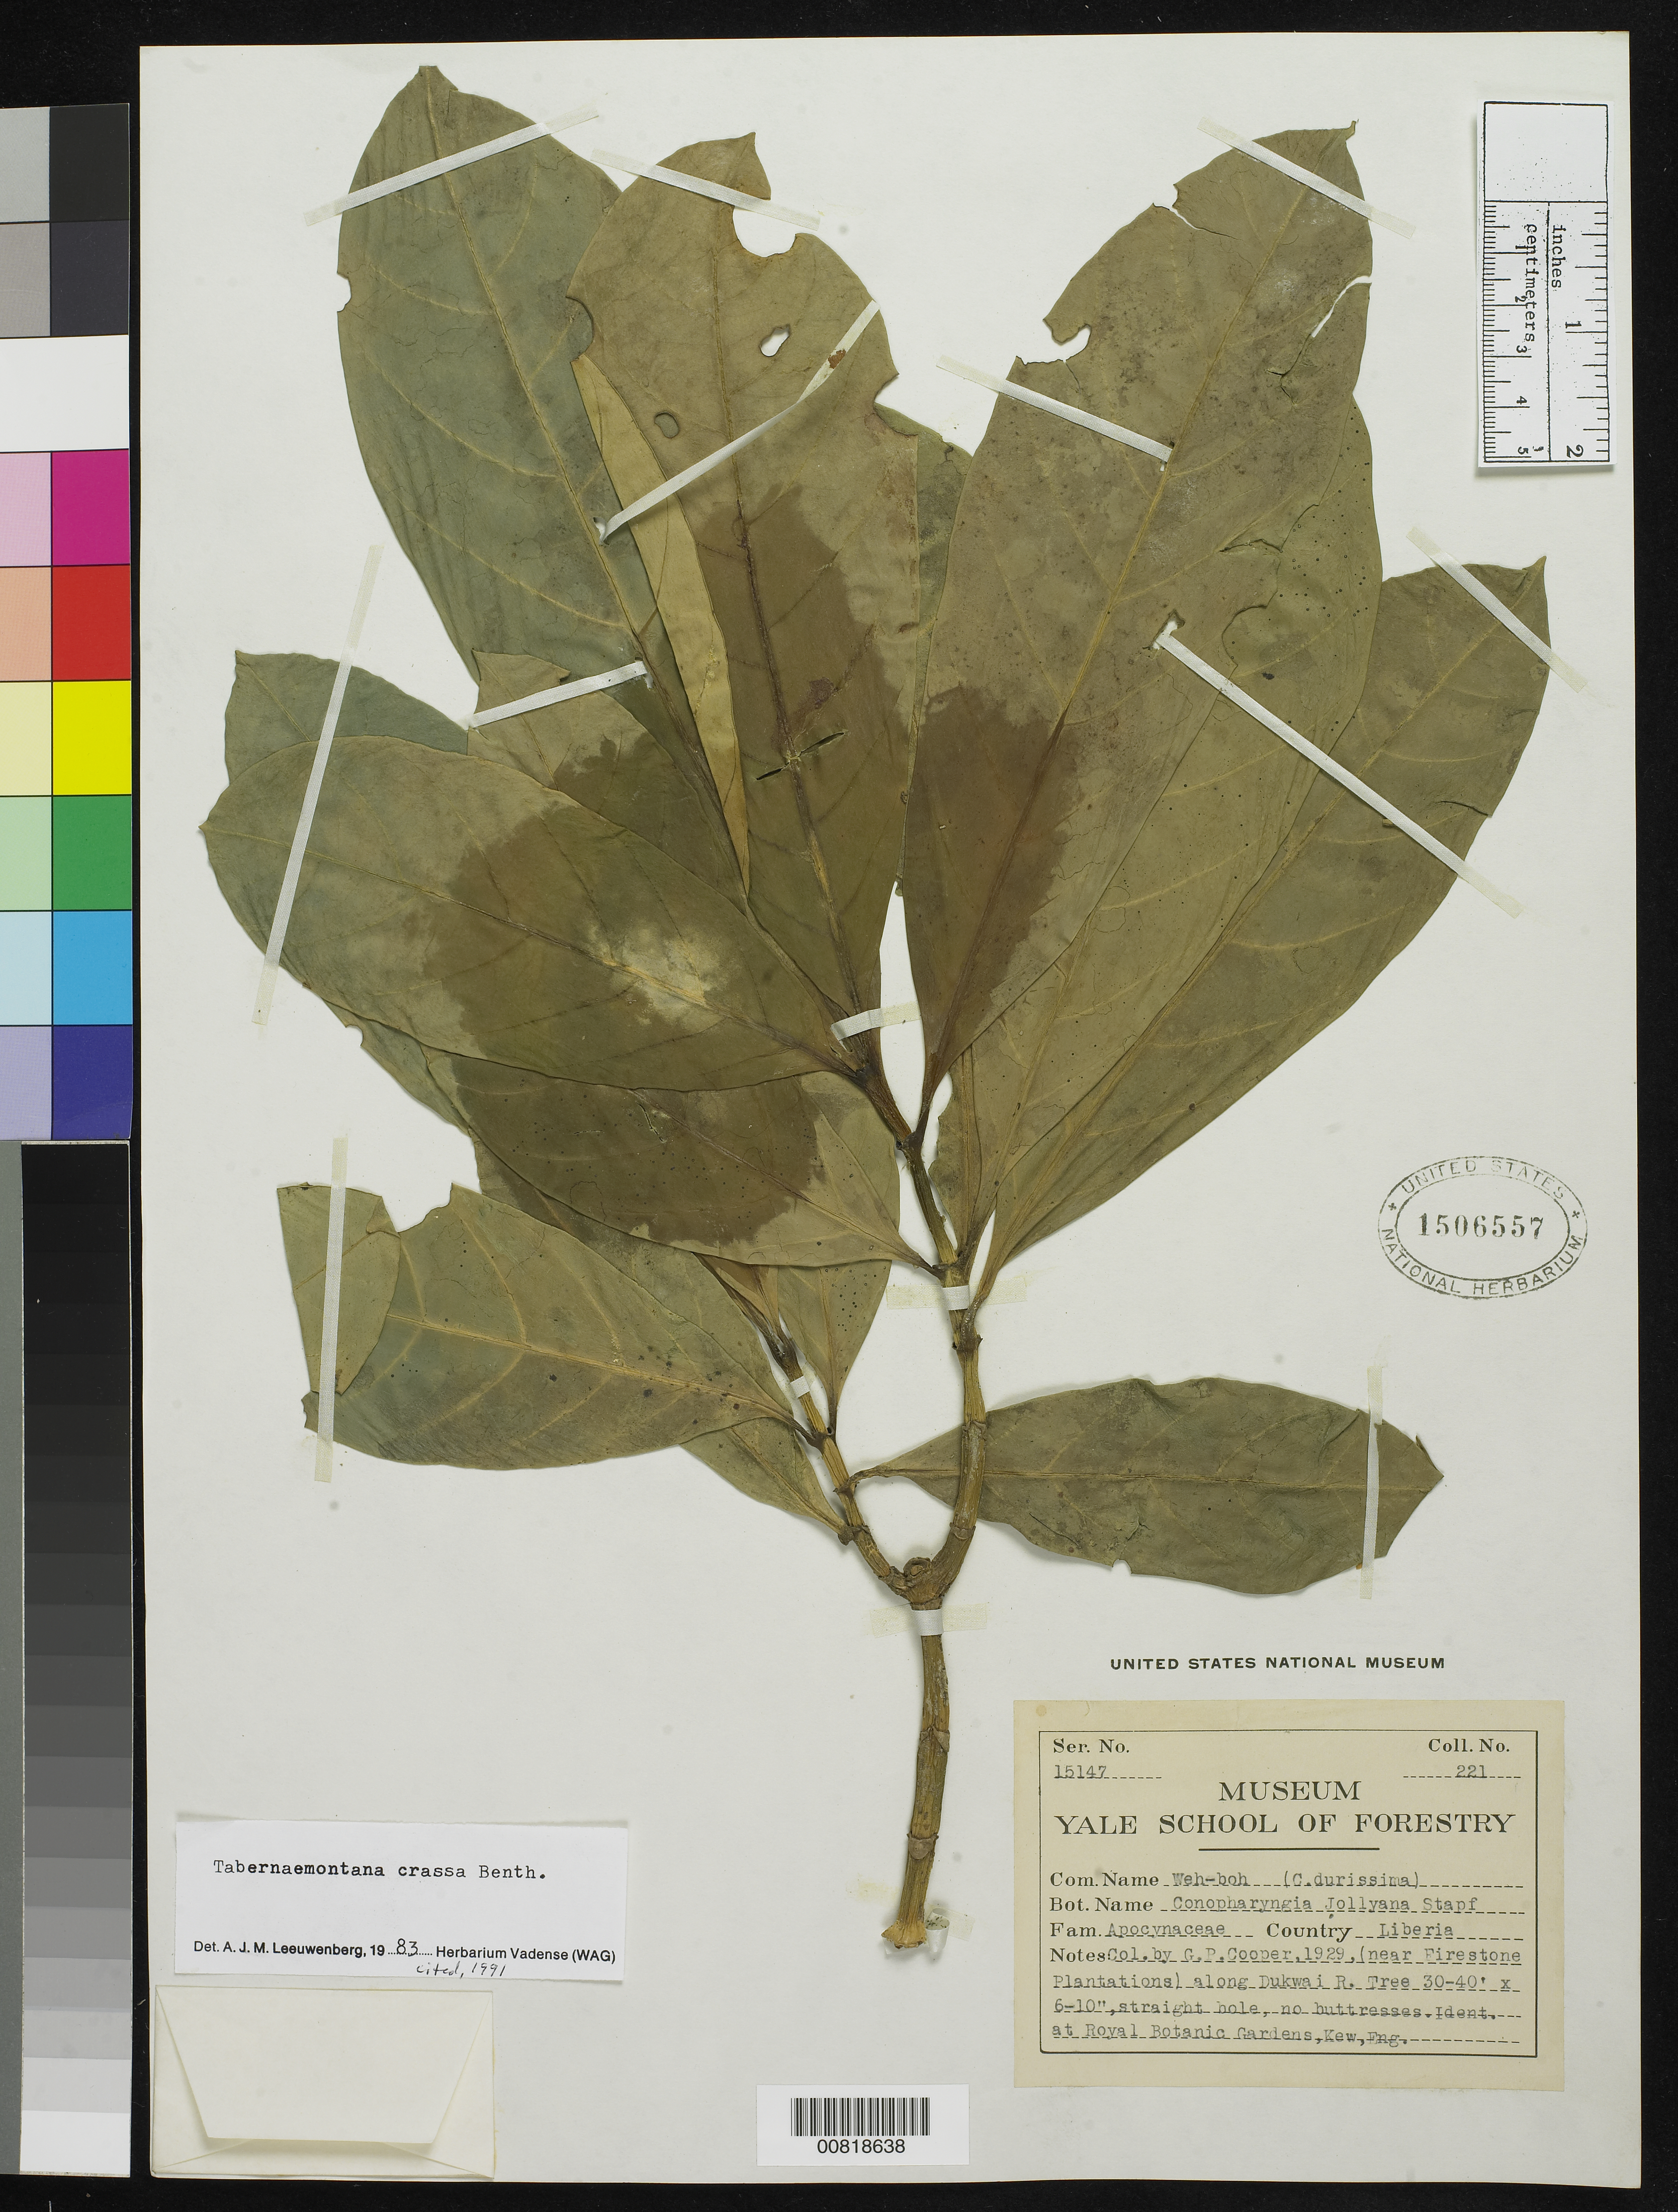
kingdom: Plantae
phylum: Tracheophyta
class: Magnoliopsida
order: Gentianales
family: Apocynaceae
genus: Tabernaemontana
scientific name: Tabernaemontana crassa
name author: Benth.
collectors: G. Cooper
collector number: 221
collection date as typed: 1929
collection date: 1929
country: Liberia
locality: (near Firestone Plantations) along Dukwai River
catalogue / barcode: US 1506557